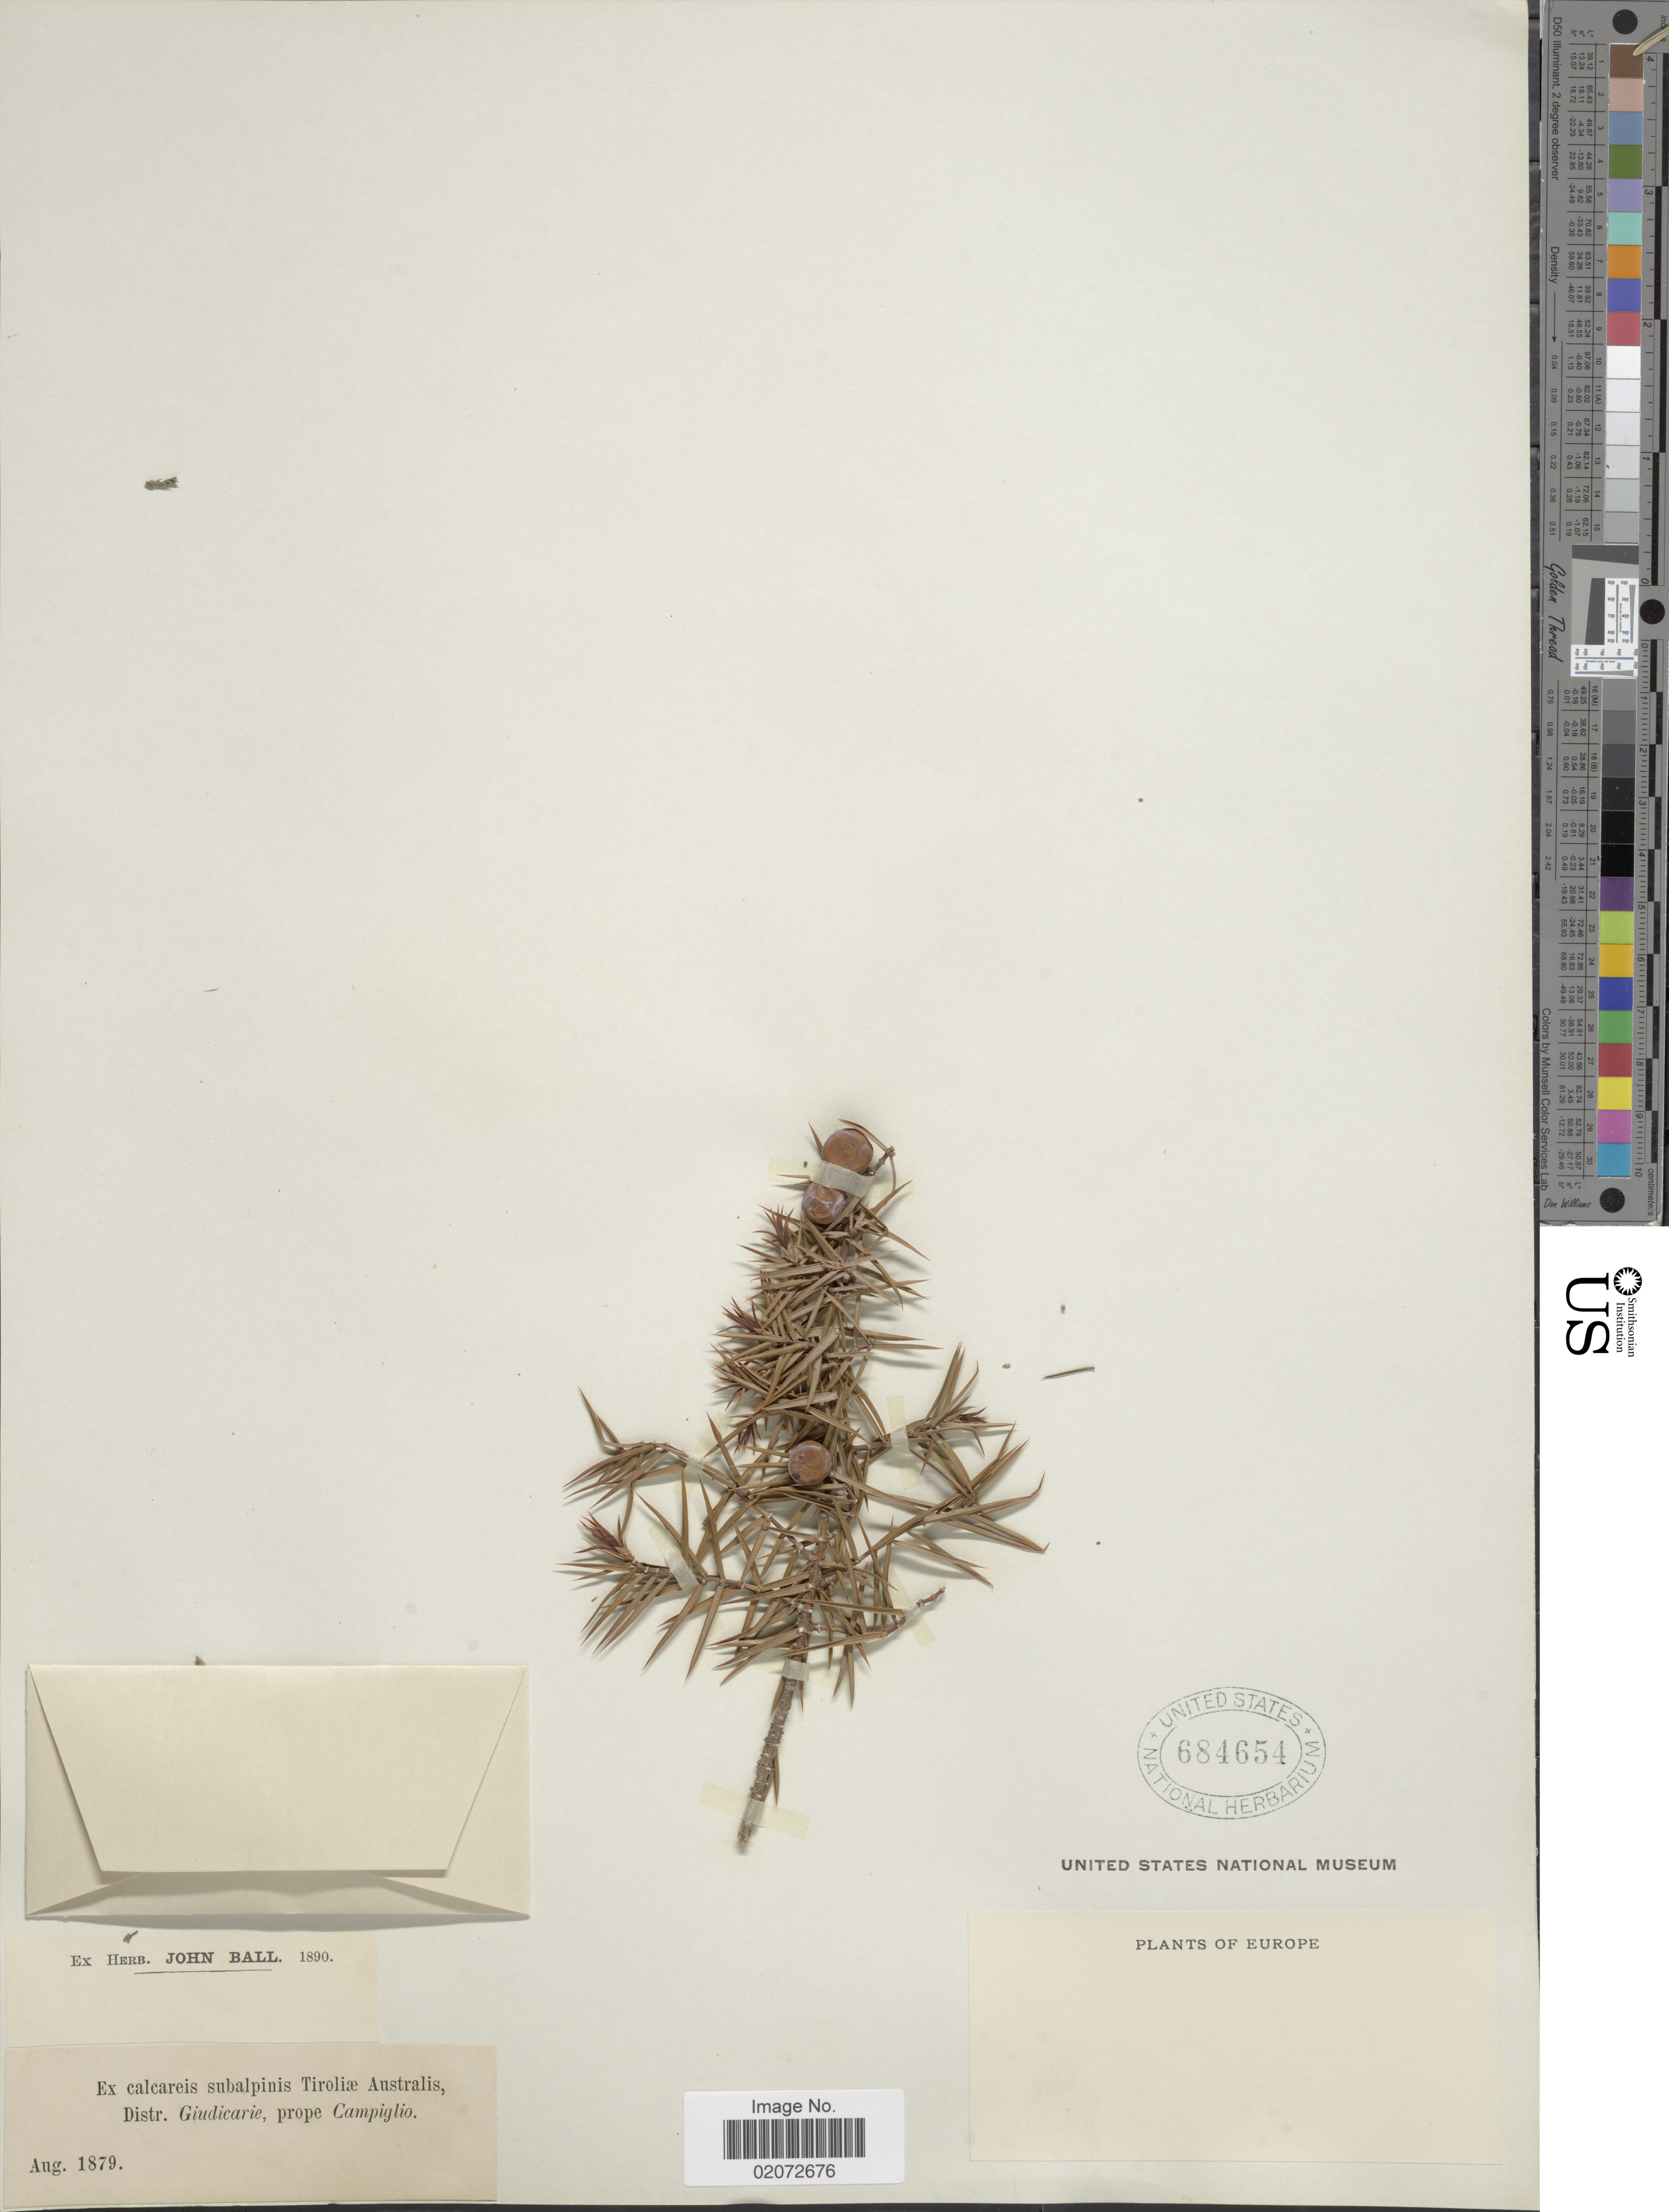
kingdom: Plantae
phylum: Tracheophyta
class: Pinopsida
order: Pinales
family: Cupressaceae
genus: Juniperus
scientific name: Juniperus sp.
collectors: ex herb. John Ball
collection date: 1879-08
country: Italy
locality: Calcareis subalpinis Tiroliae Australis, Distr. Giudicarie, prope Campiglio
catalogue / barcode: US 684654